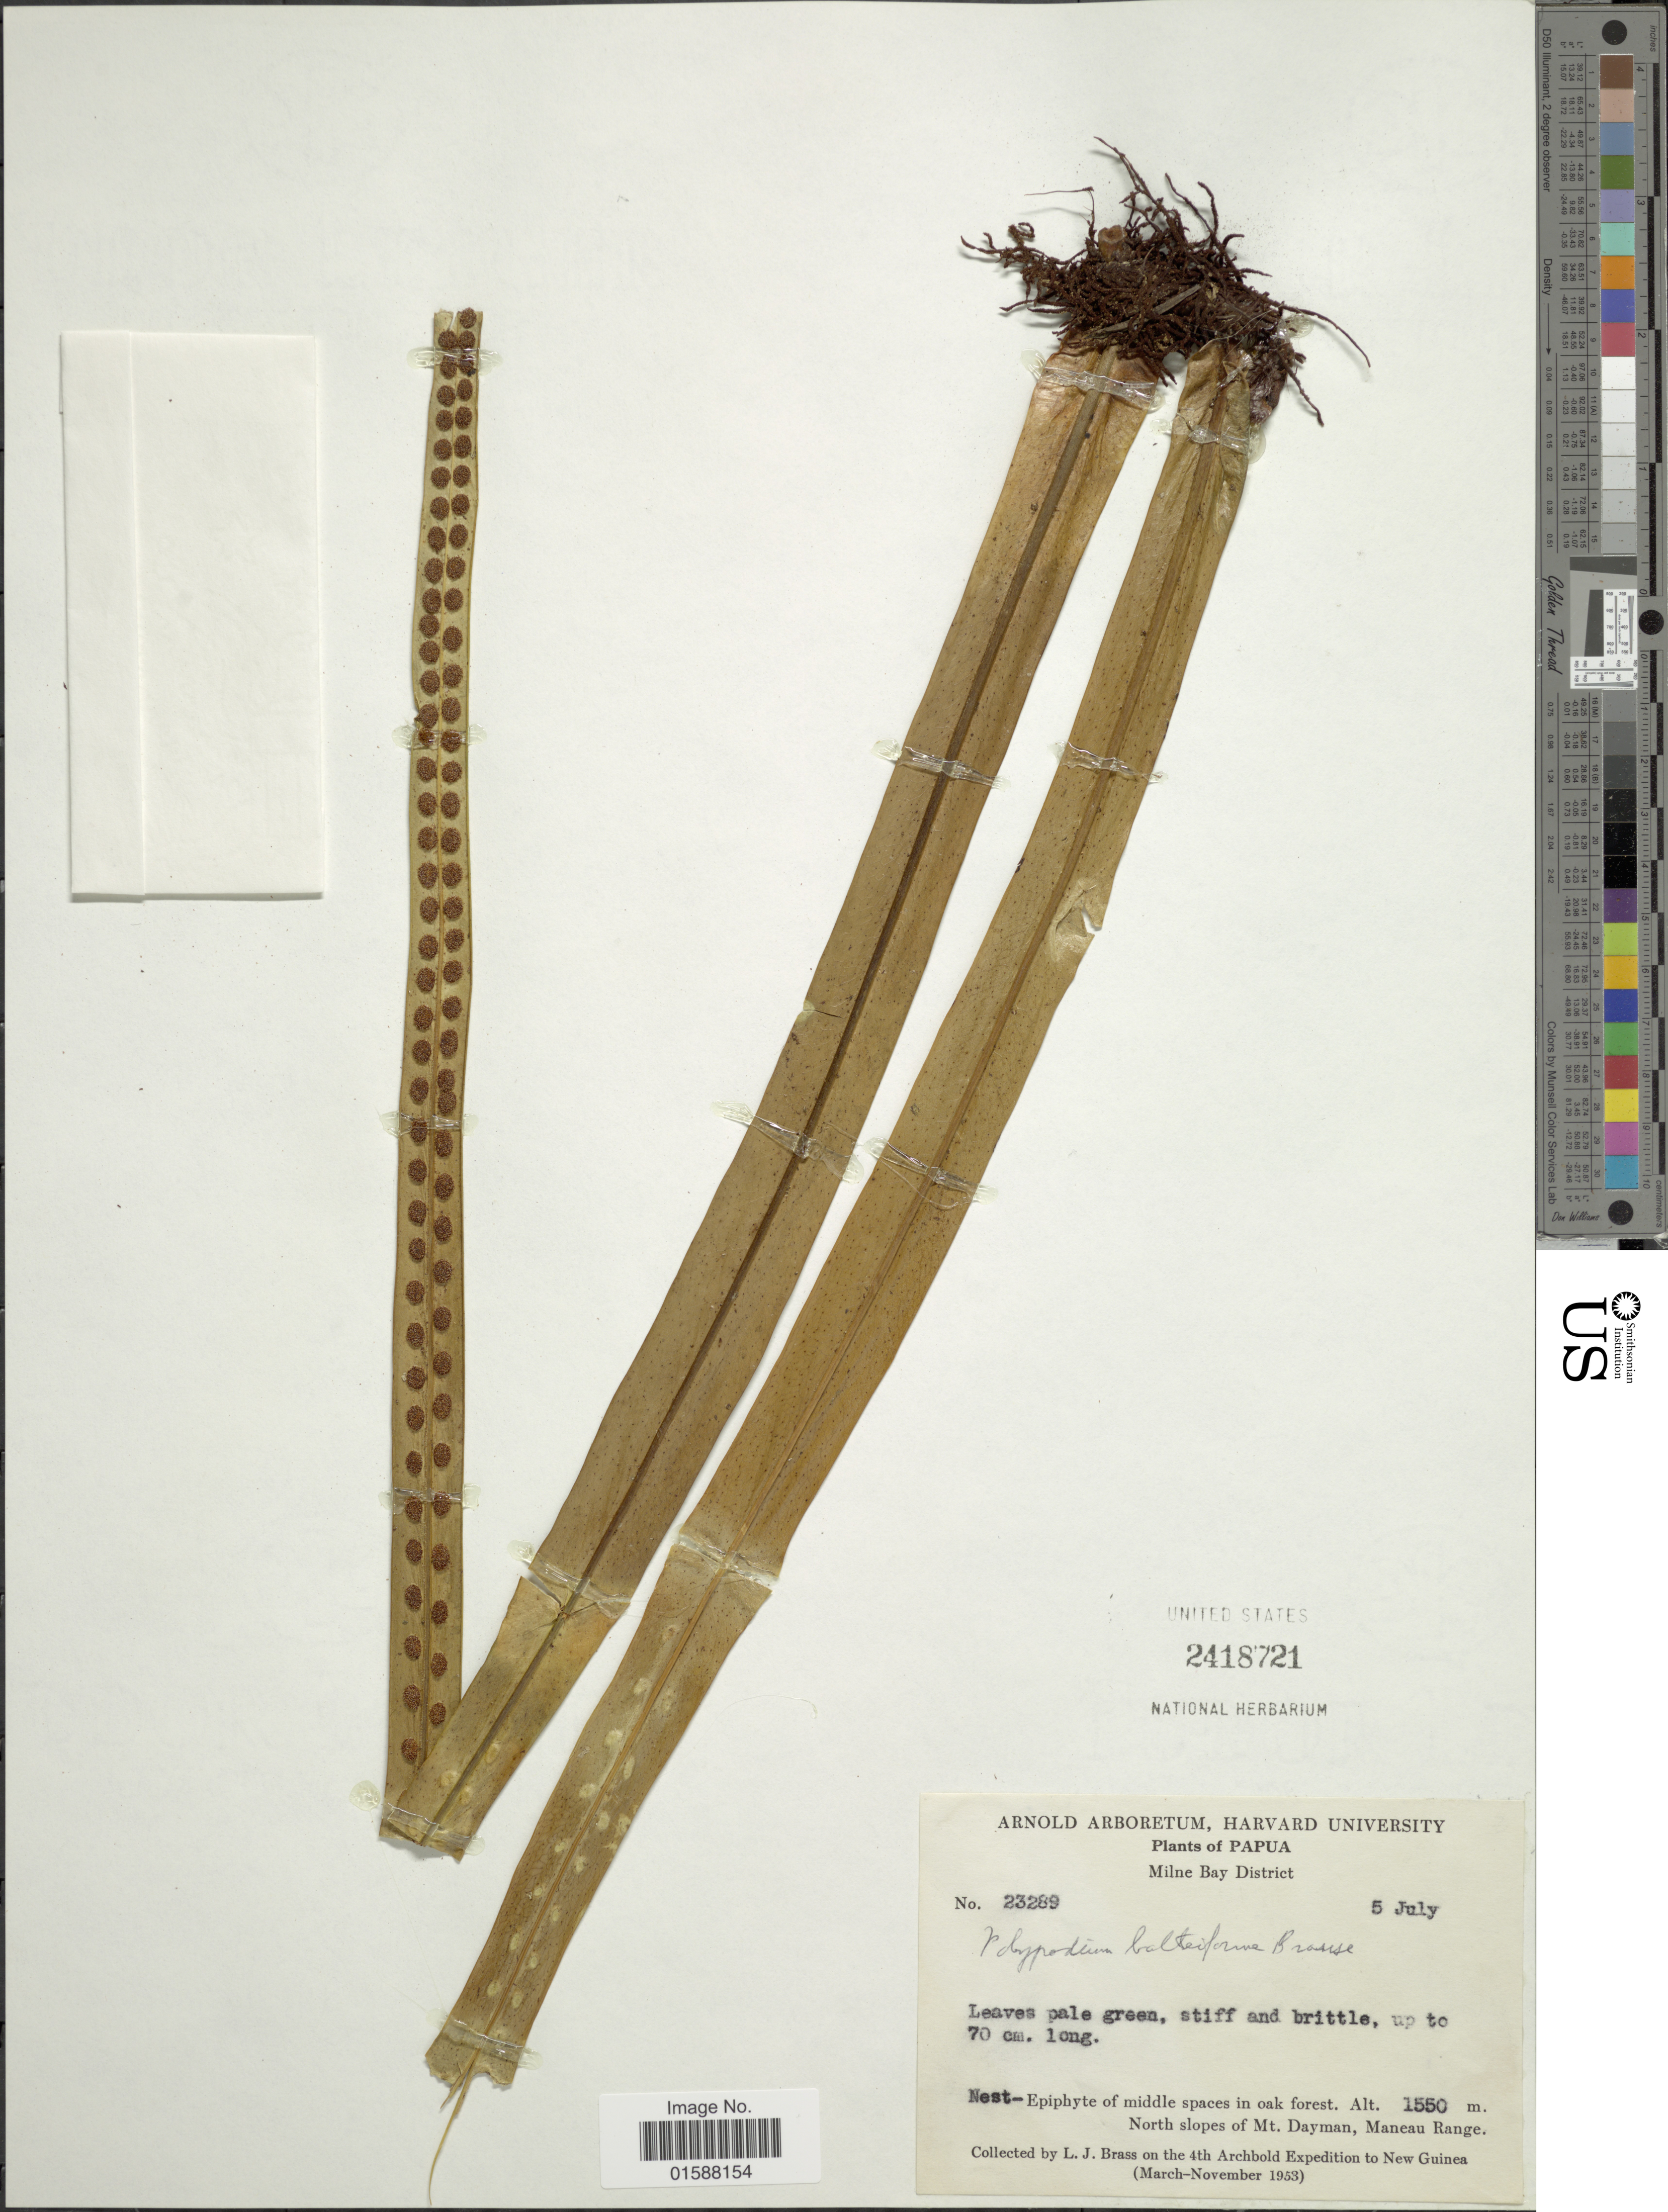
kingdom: Plantae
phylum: Tracheophyta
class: Polypodiopsida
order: Polypodiales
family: Polypodiaceae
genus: Lepisorus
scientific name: Lepisorus balteiformis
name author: (Brause) Hovenkamp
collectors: L. J. Brass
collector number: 23289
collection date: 1953-07-05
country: Papua New Guinea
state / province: Milne Bay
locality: Papua. New Guinea. North slopes of Mt. Dayman, Maneau Range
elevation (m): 1550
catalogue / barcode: US 2418721